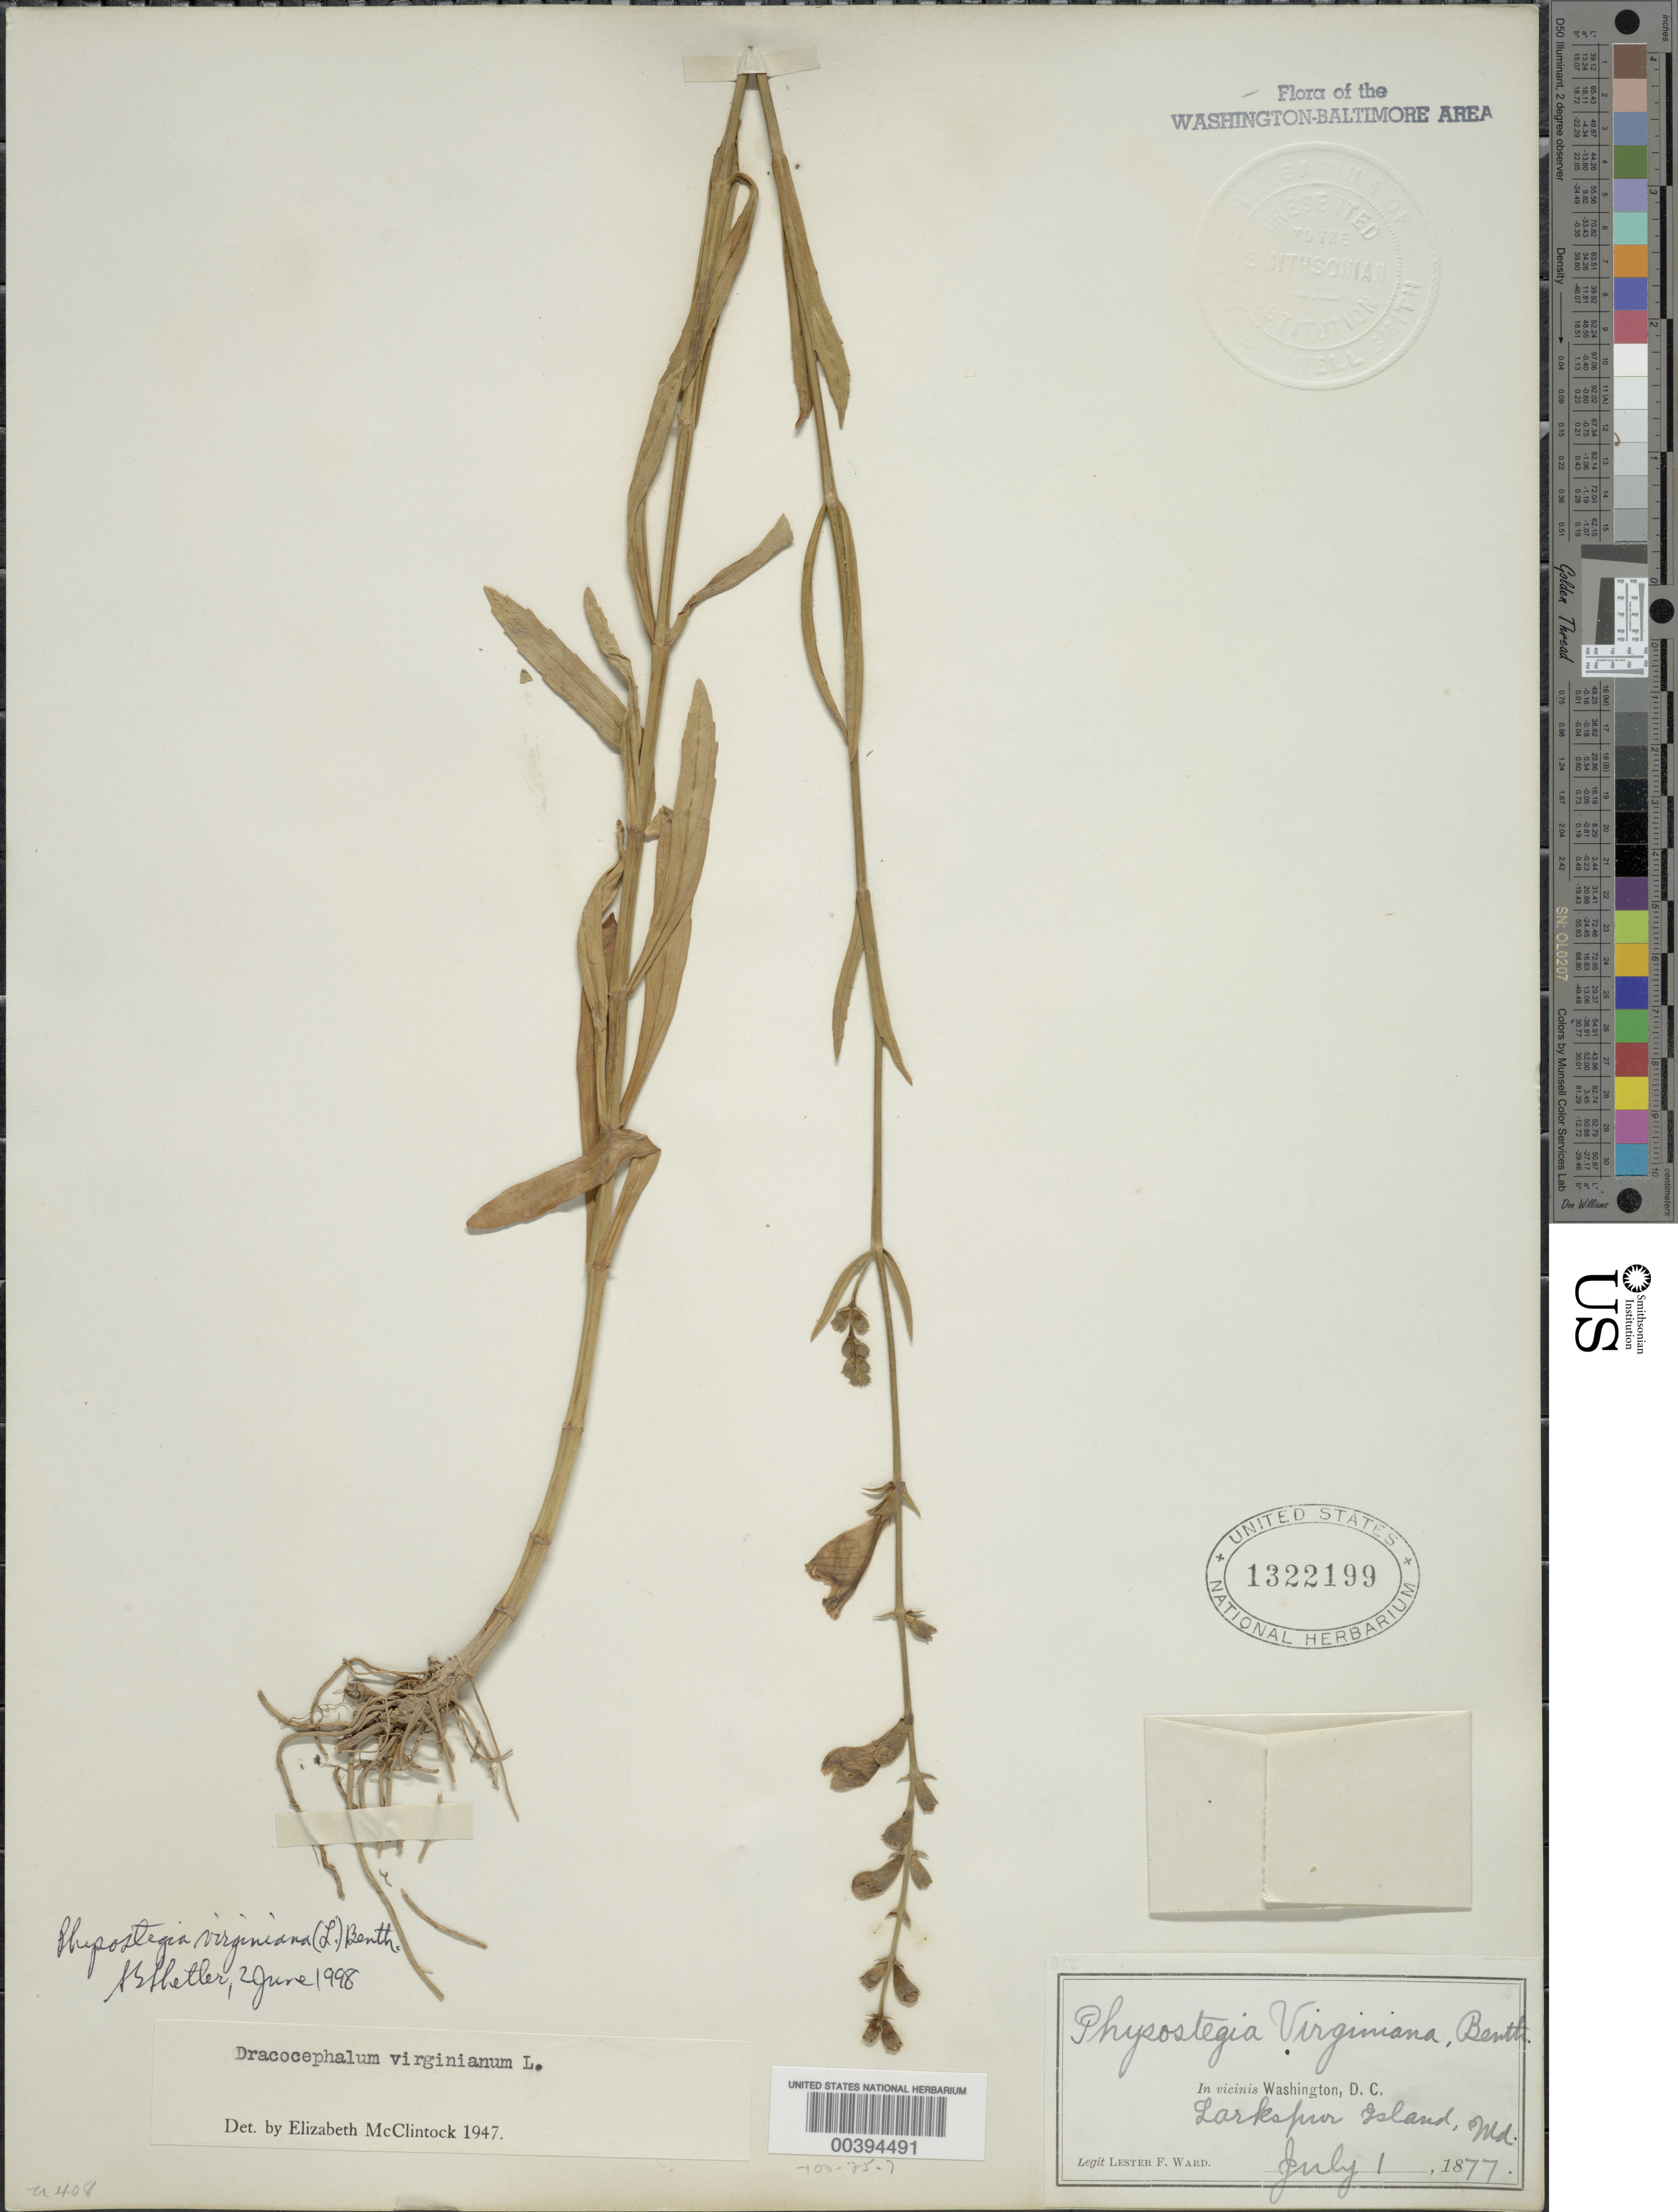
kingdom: Plantae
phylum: Tracheophyta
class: Magnoliopsida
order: Lamiales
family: Lamiaceae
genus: Physostegia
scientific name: Physostegia virginiana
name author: (L.) Benth.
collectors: L. F. Ward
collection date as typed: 01 Jul 1877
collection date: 1877-07-01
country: United States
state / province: Maryland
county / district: Montgomery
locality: Larkspur Island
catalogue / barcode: US 1322199